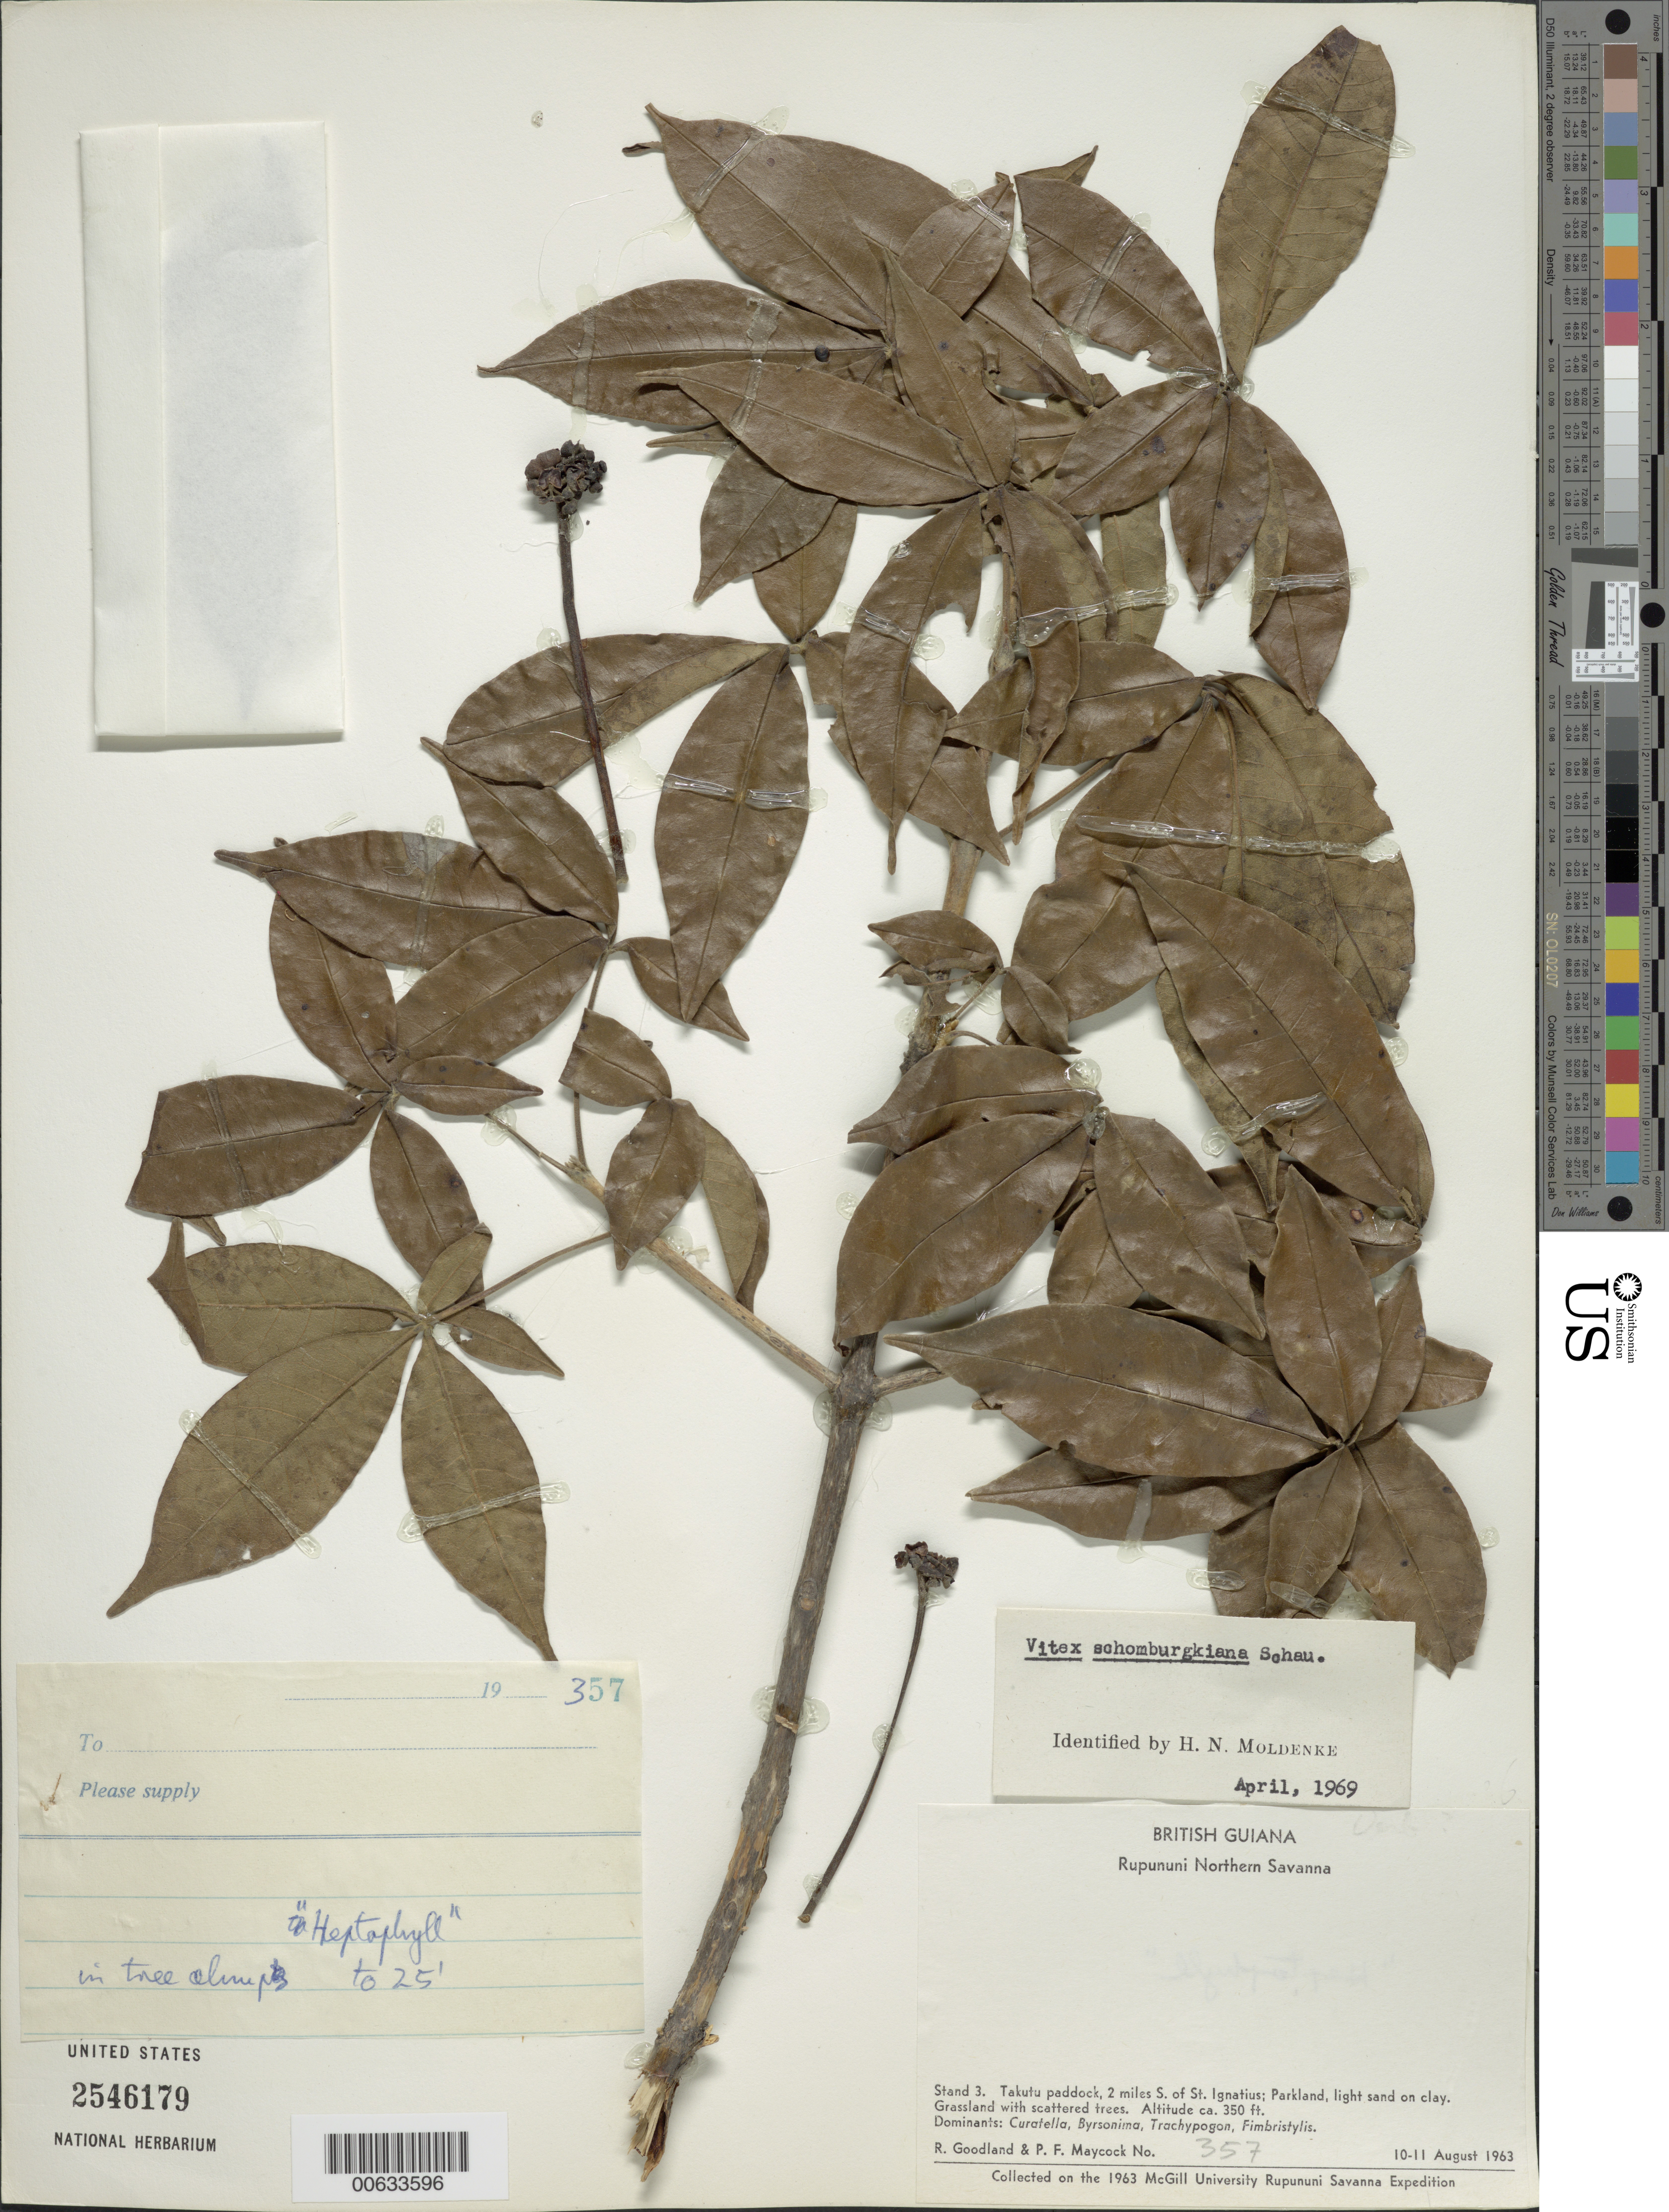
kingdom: Plantae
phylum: Tracheophyta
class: Magnoliopsida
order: Lamiales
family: Lamiaceae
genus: Vitex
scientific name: Vitex schomburgkiana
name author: Schauer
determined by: Moldenke, H. N.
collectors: R. Goodland & P. Maycock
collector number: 357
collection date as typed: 10-Aug-63 to 11-Aug-63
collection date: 1963-08-10/1963-08-11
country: Guyana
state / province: U. Takutu-U. Essequibo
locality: Rupununi Northern Savanna, St. Ignatius, 2 mi. S of; near Takutu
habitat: Grassland with scattered trees. Dominants: Curatella, Byrsonima, Trachypogon, Fimbristylis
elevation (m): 107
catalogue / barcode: US 2546179